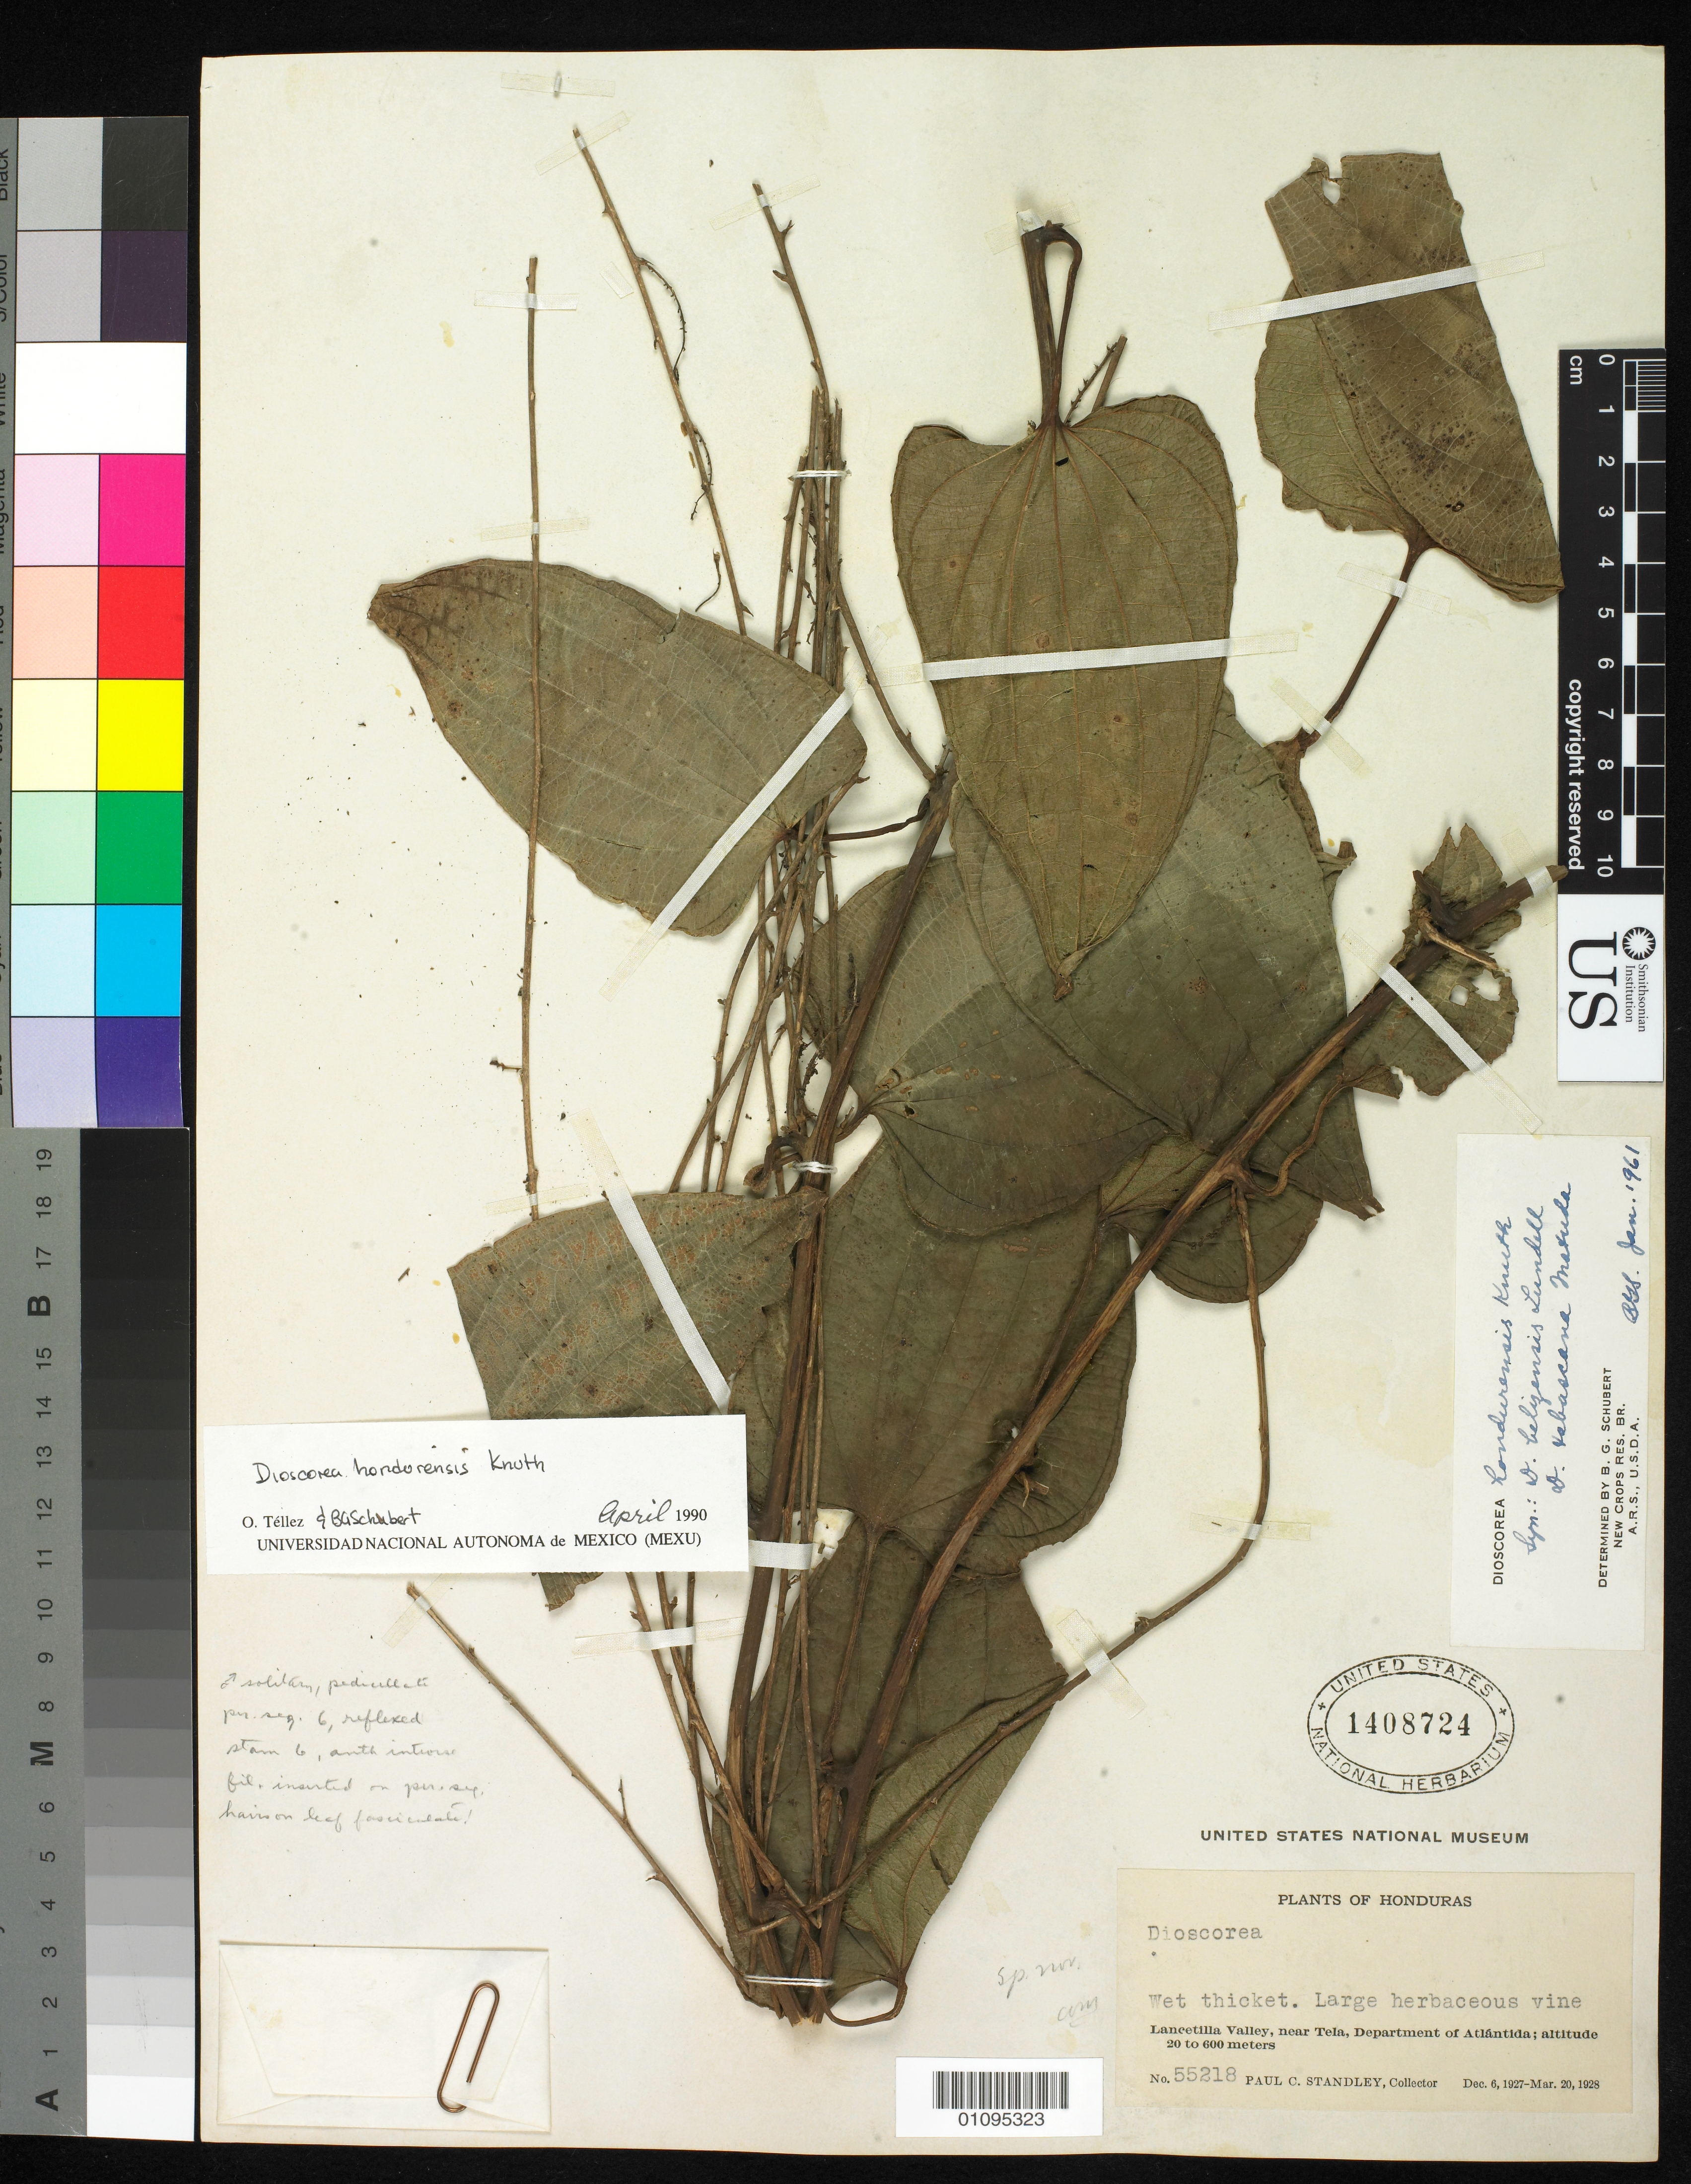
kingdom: Plantae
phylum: Tracheophyta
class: Liliopsida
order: Dioscoreales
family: Dioscoreaceae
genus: Dioscorea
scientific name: Dioscorea hondurensis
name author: R. Knuth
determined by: Schubert, Bernice G.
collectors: P. C. Standley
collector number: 55218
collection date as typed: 06 Dec 1927 to 20 Mar 1928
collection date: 1927-12-06/1928-03-20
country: Honduras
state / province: Atlántida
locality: Lancetilla Valley, near Tela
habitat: Wet thicket.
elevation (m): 20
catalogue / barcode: US 1409724